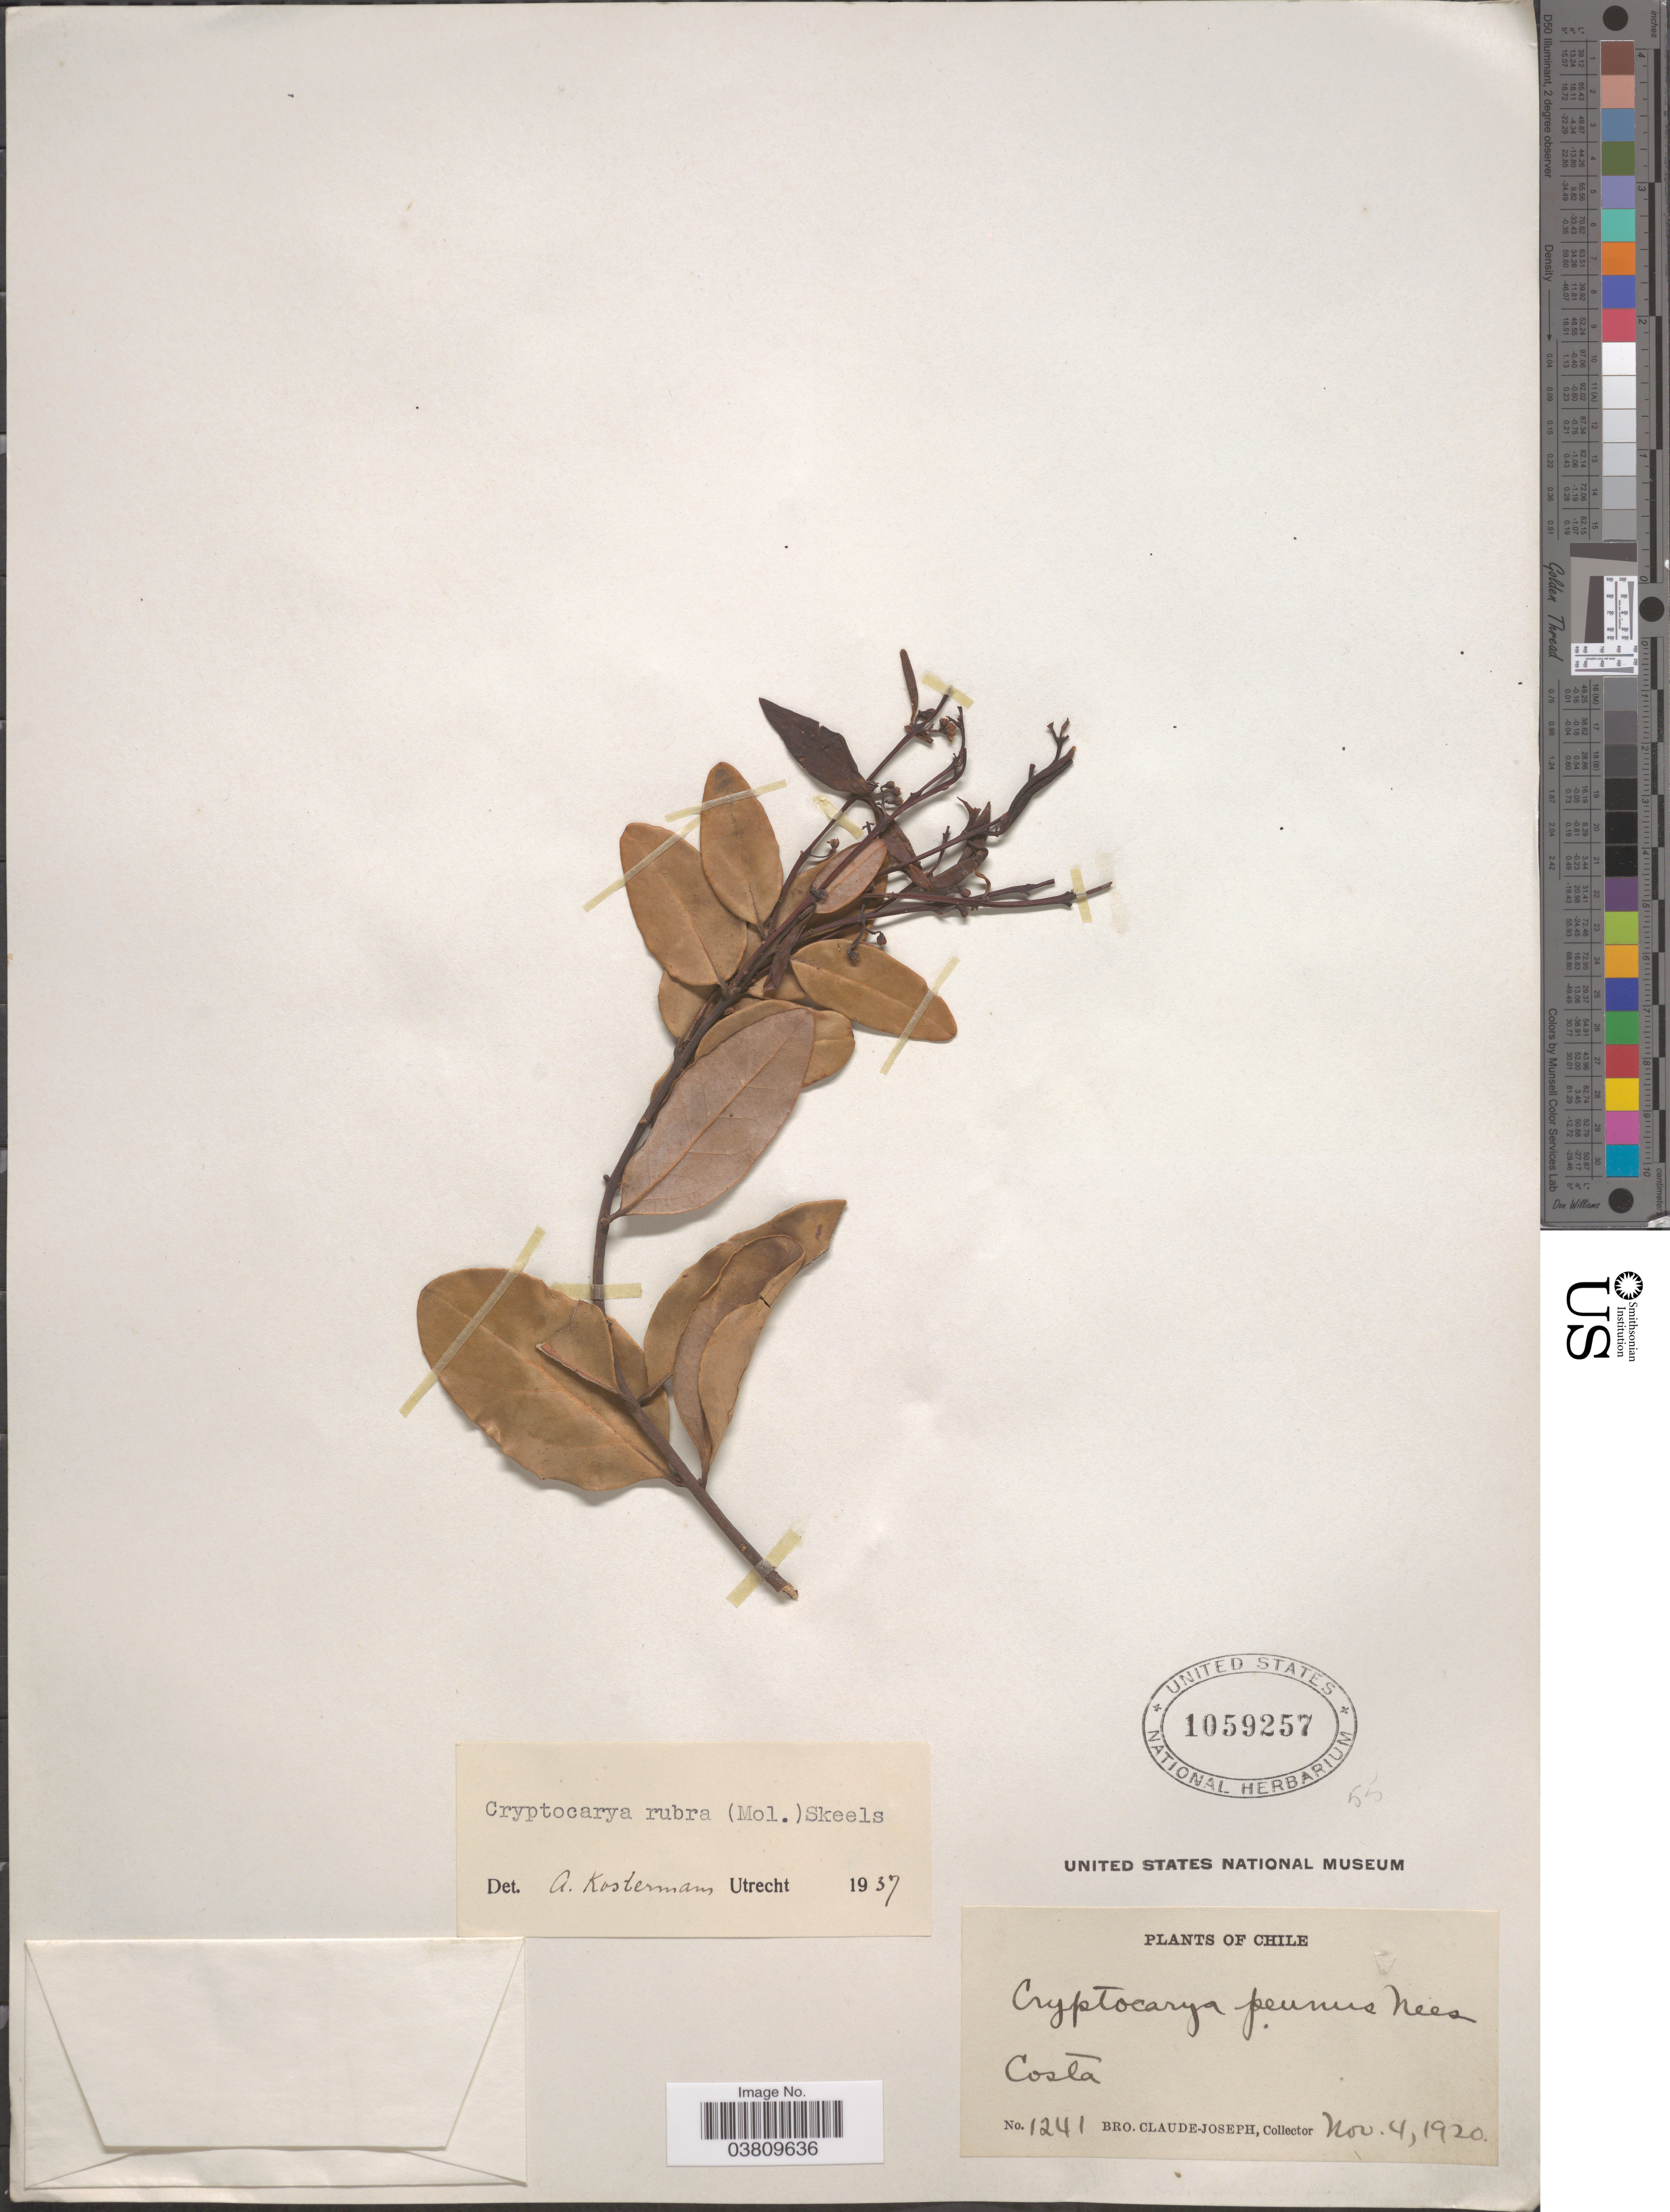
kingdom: Plantae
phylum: Tracheophyta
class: Magnoliopsida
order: Laurales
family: Lauraceae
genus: Cryptocarya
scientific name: Cryptocarya rubra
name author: (Mol.) Skeels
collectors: Bro. Claude-Joseph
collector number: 1241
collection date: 1920-11-04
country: Chile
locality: Costa.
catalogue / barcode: US 1059257